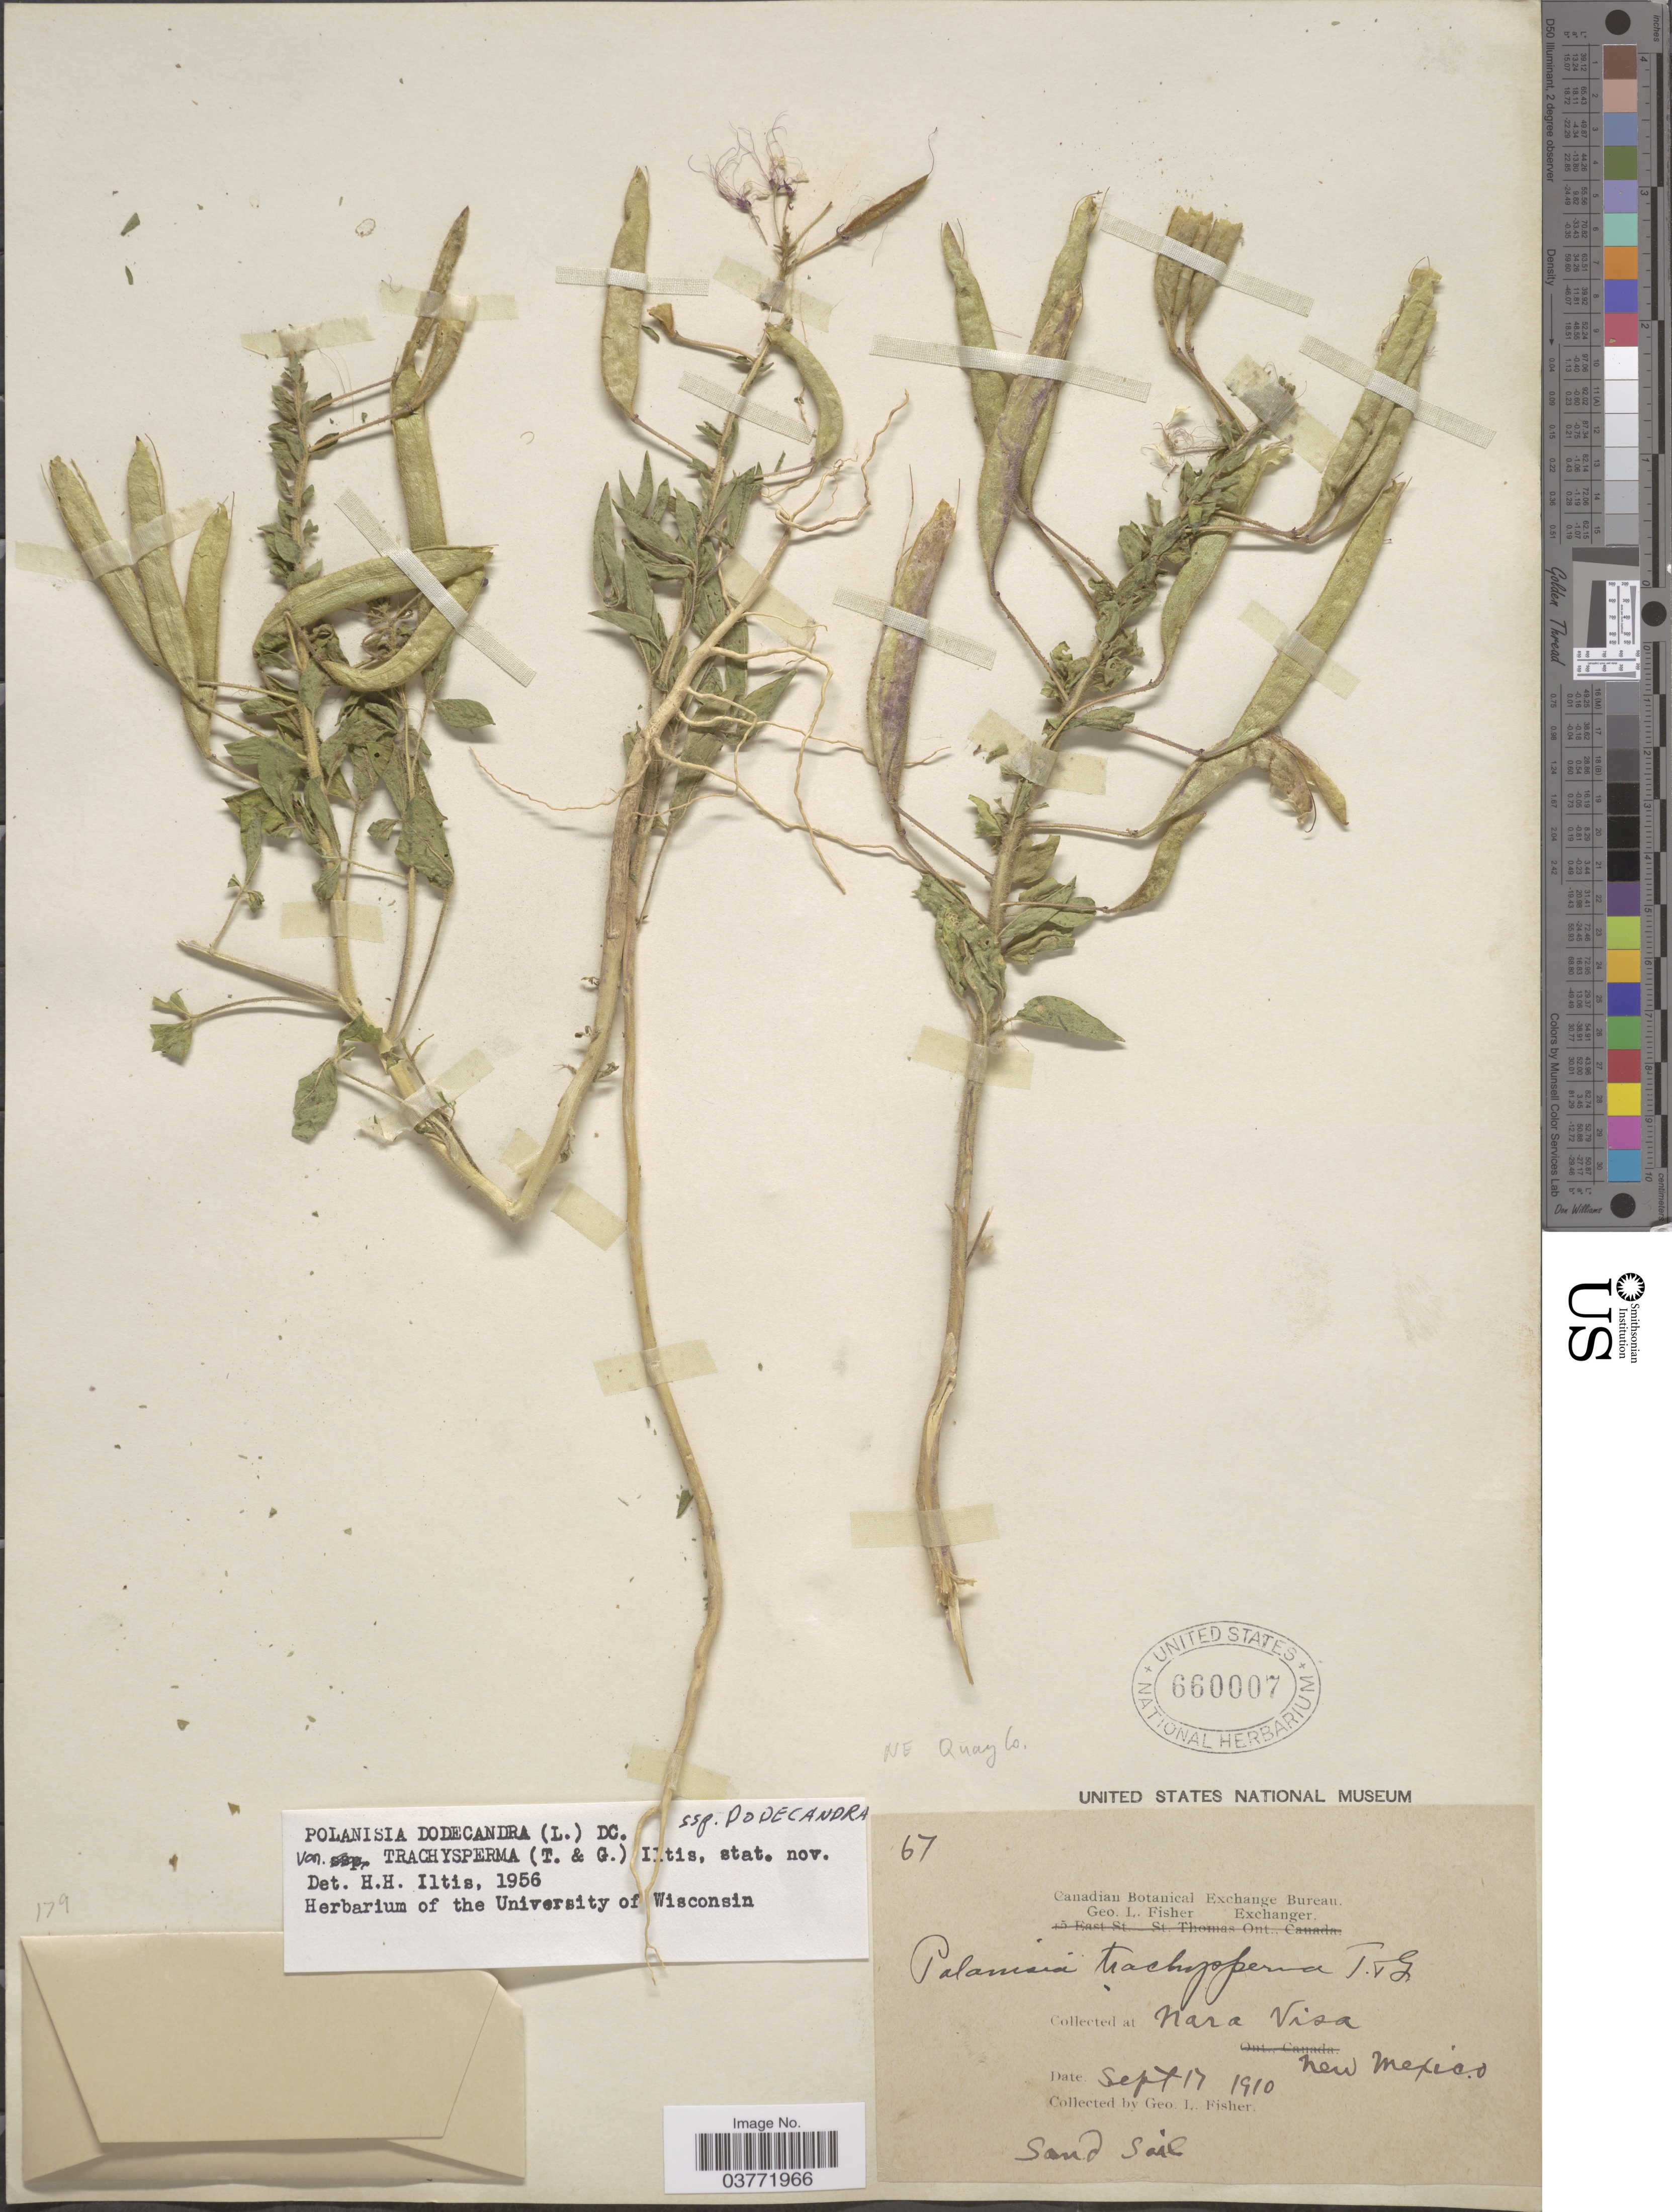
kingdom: Plantae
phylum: Tracheophyta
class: Magnoliopsida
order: Brassicales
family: Cleomaceae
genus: Polanisia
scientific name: Polanisia trachysperma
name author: Torr. & A. Gray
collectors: G. L. Fisher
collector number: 67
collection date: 1910-09-17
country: United States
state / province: New Mexico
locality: Nara Visa. NE Quay Co.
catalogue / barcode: US 660007